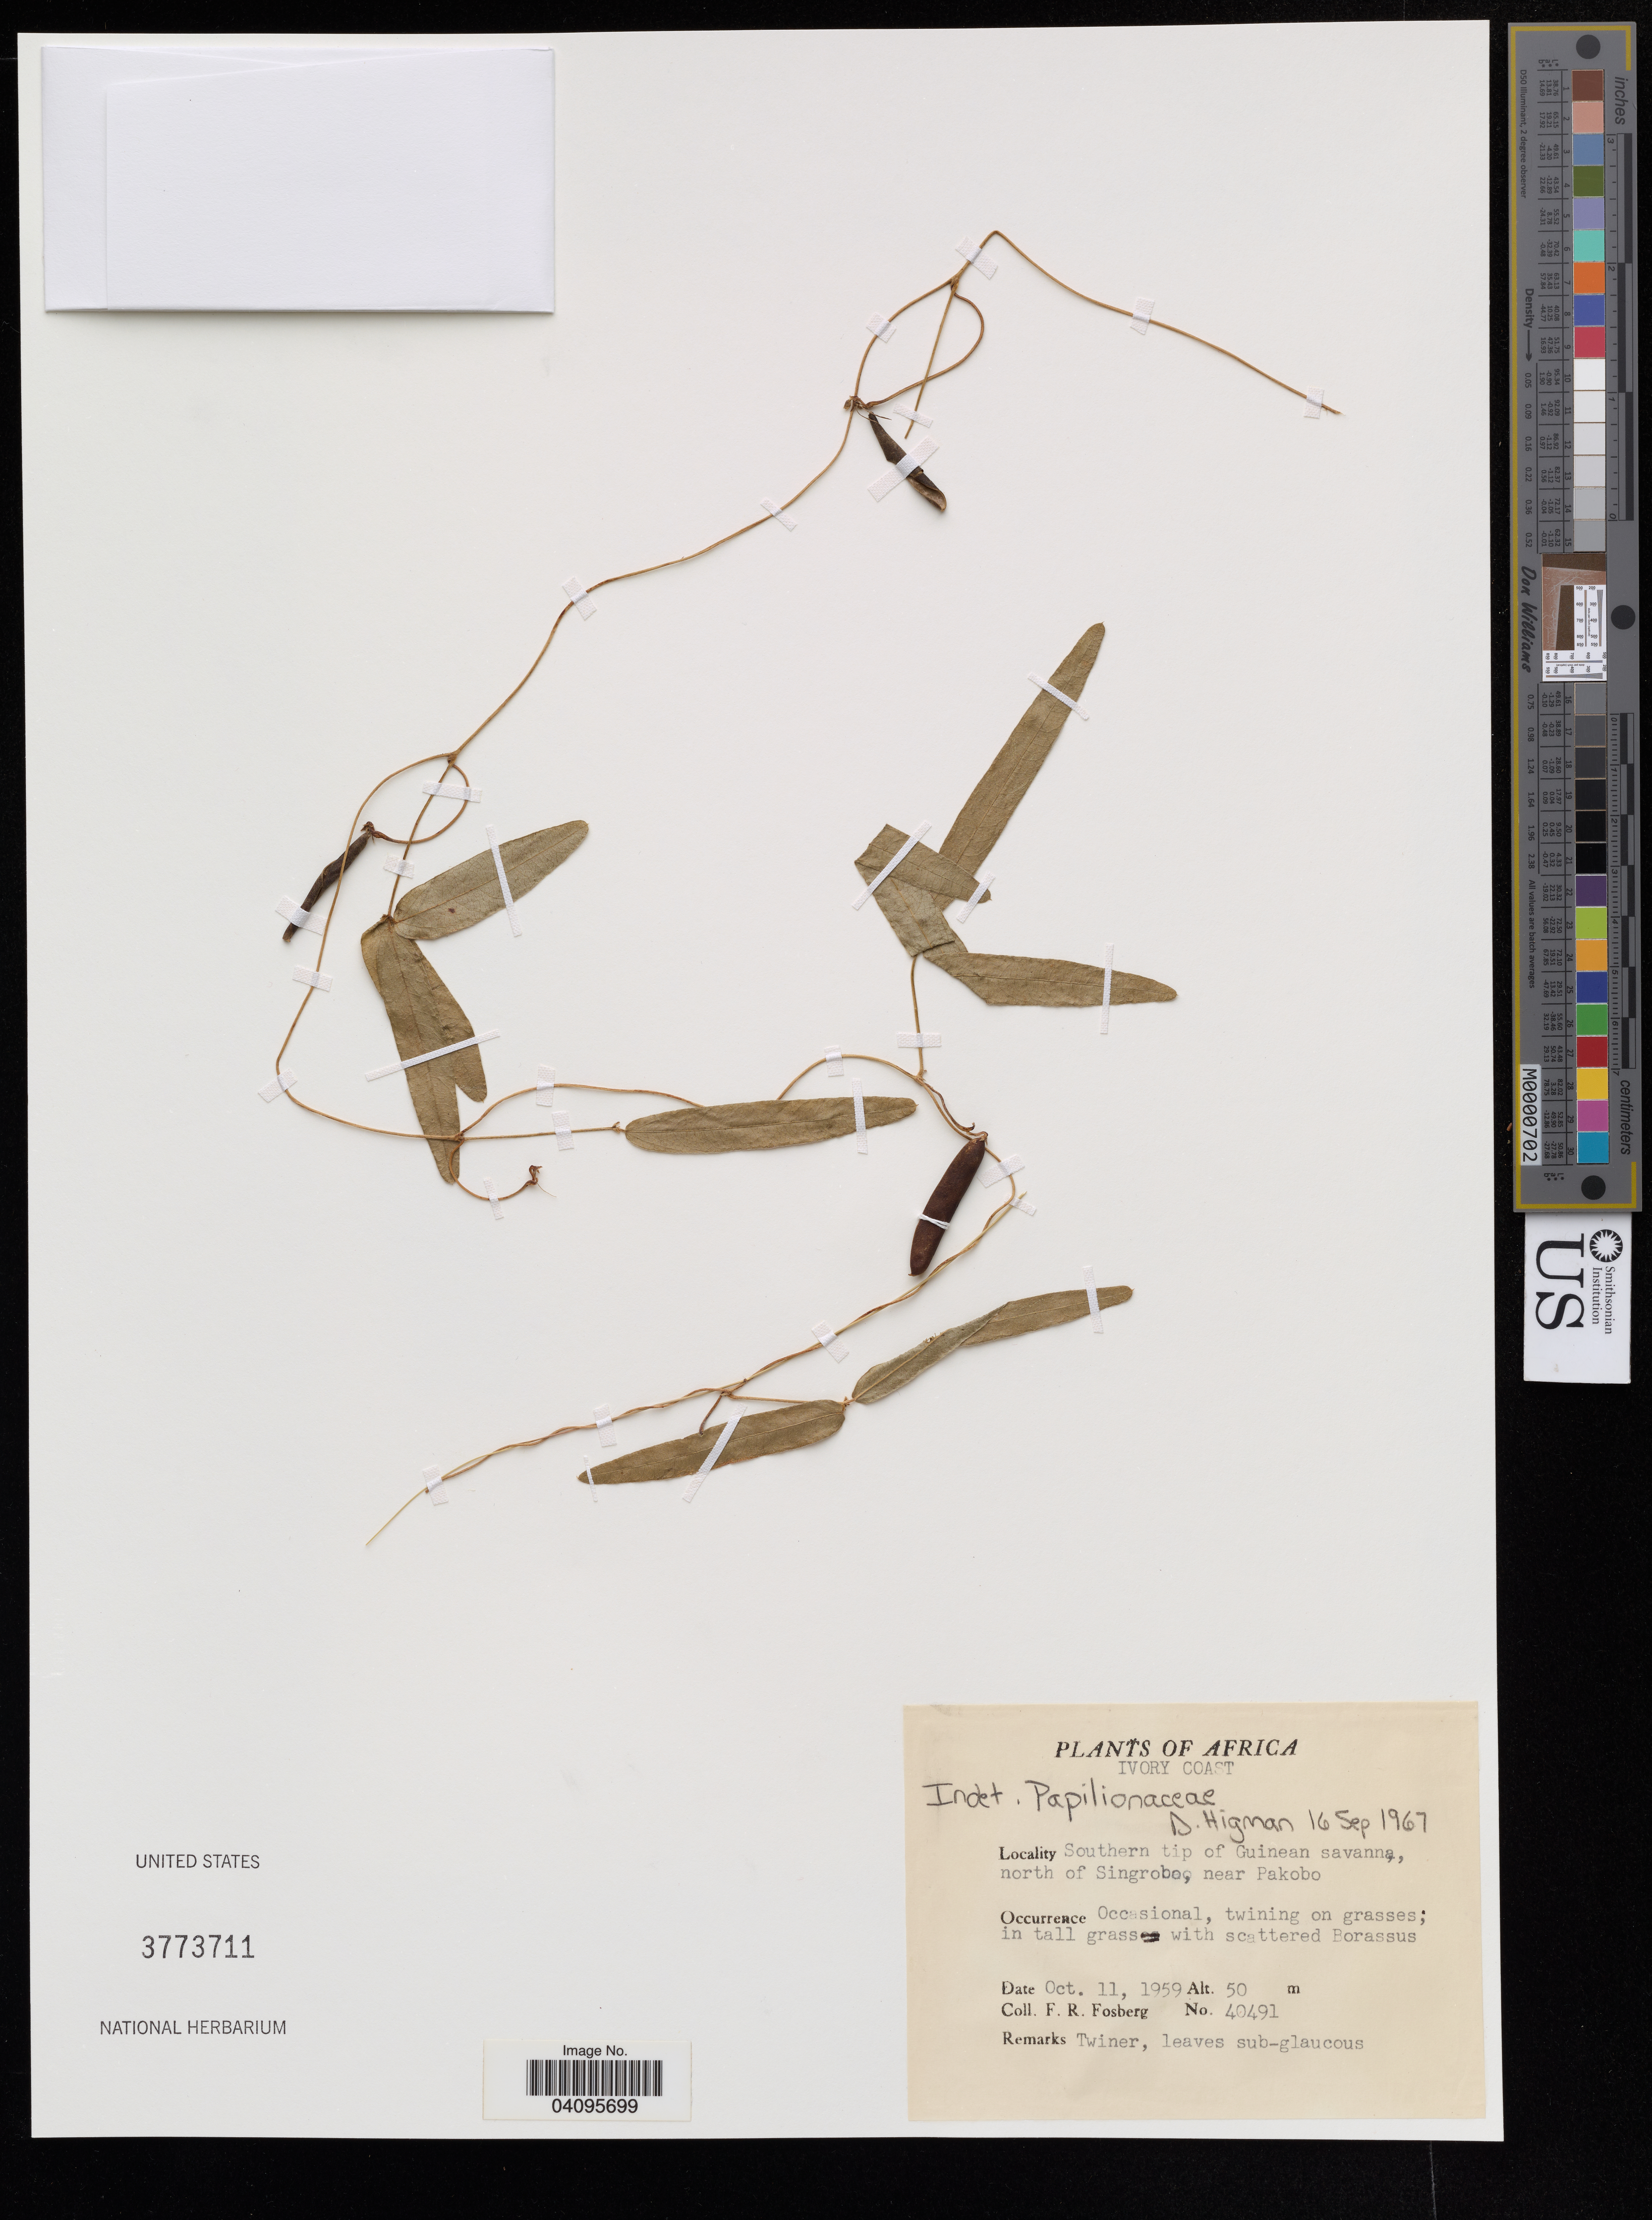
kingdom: Plantae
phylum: Tracheophyta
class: Magnoliopsida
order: Fabales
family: Fabaceae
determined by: Higman, D.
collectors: F. R. Fosberg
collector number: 40491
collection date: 1959-10-11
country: Ivory Coast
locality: Southern tip of Guinean savanna north of Singrobo, near Pakobo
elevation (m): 50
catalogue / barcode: US 3773711